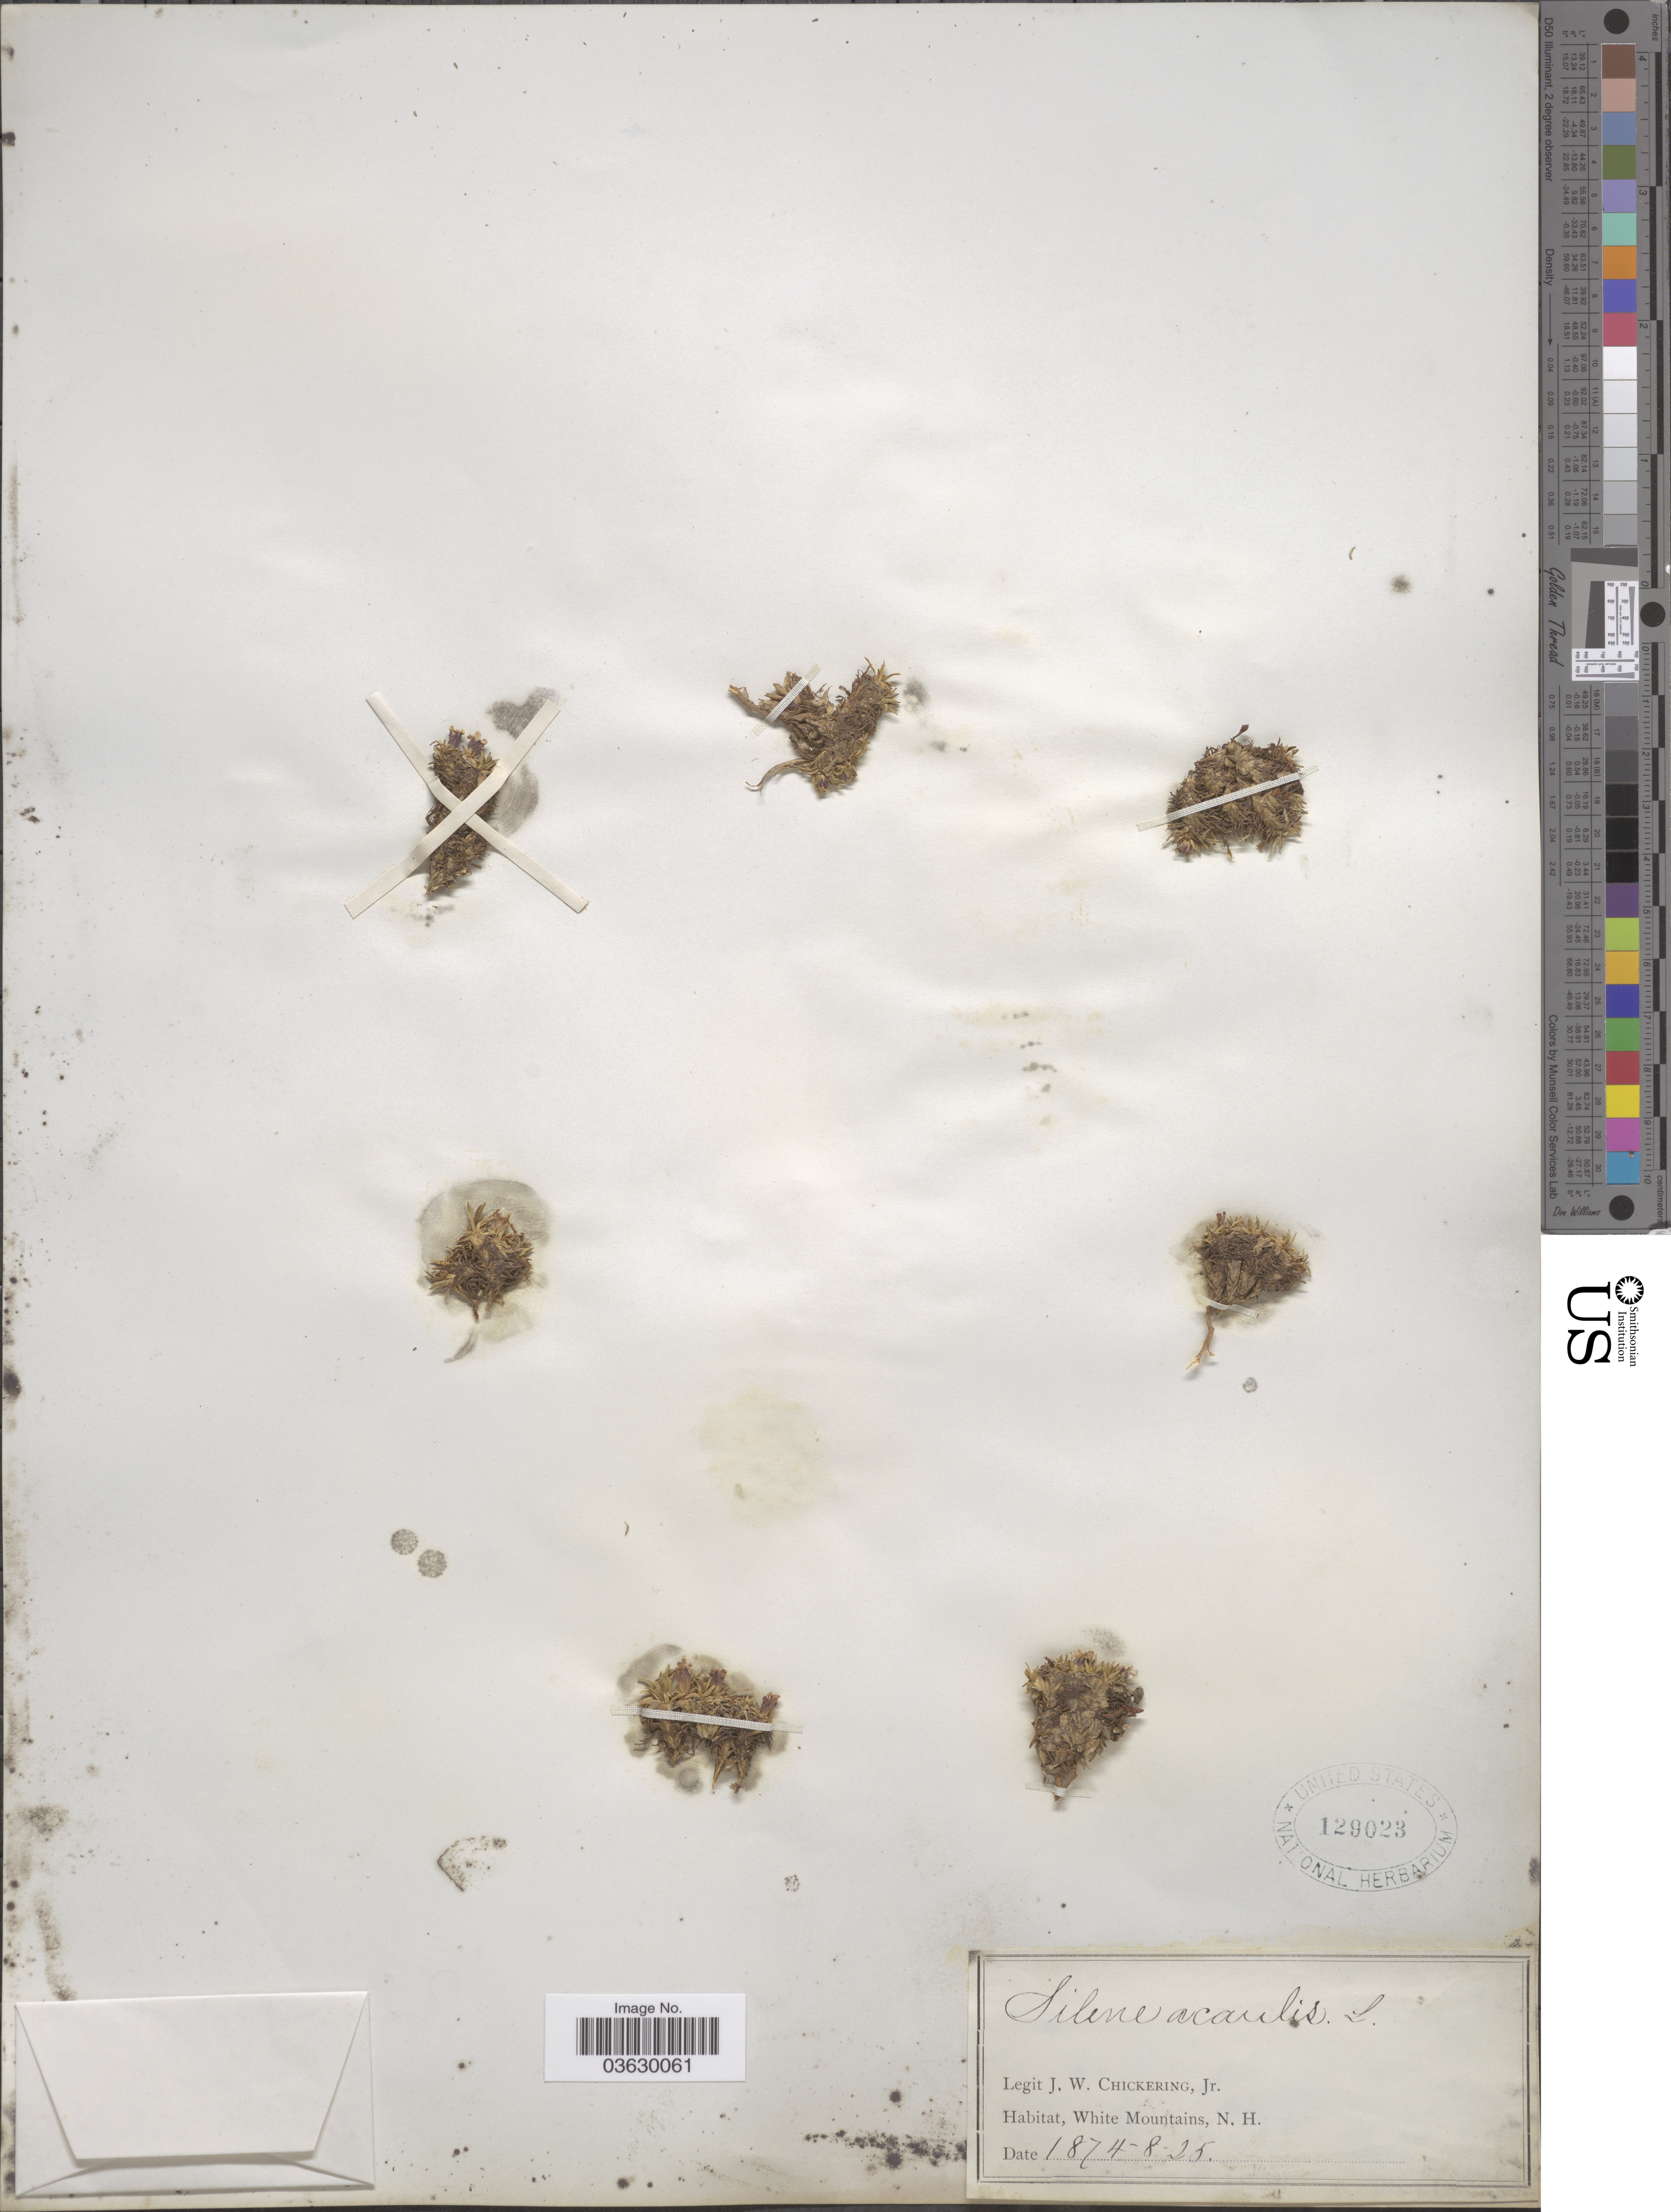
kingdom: Plantae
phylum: Tracheophyta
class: Magnoliopsida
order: Caryophyllales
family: Caryophyllaceae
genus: Silene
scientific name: Silene acaulis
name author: (L.) Jacq.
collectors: J. W. Chickering Jr.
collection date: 1874-08-25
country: United States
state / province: New Hampshire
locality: White Mountains.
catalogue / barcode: US 129023